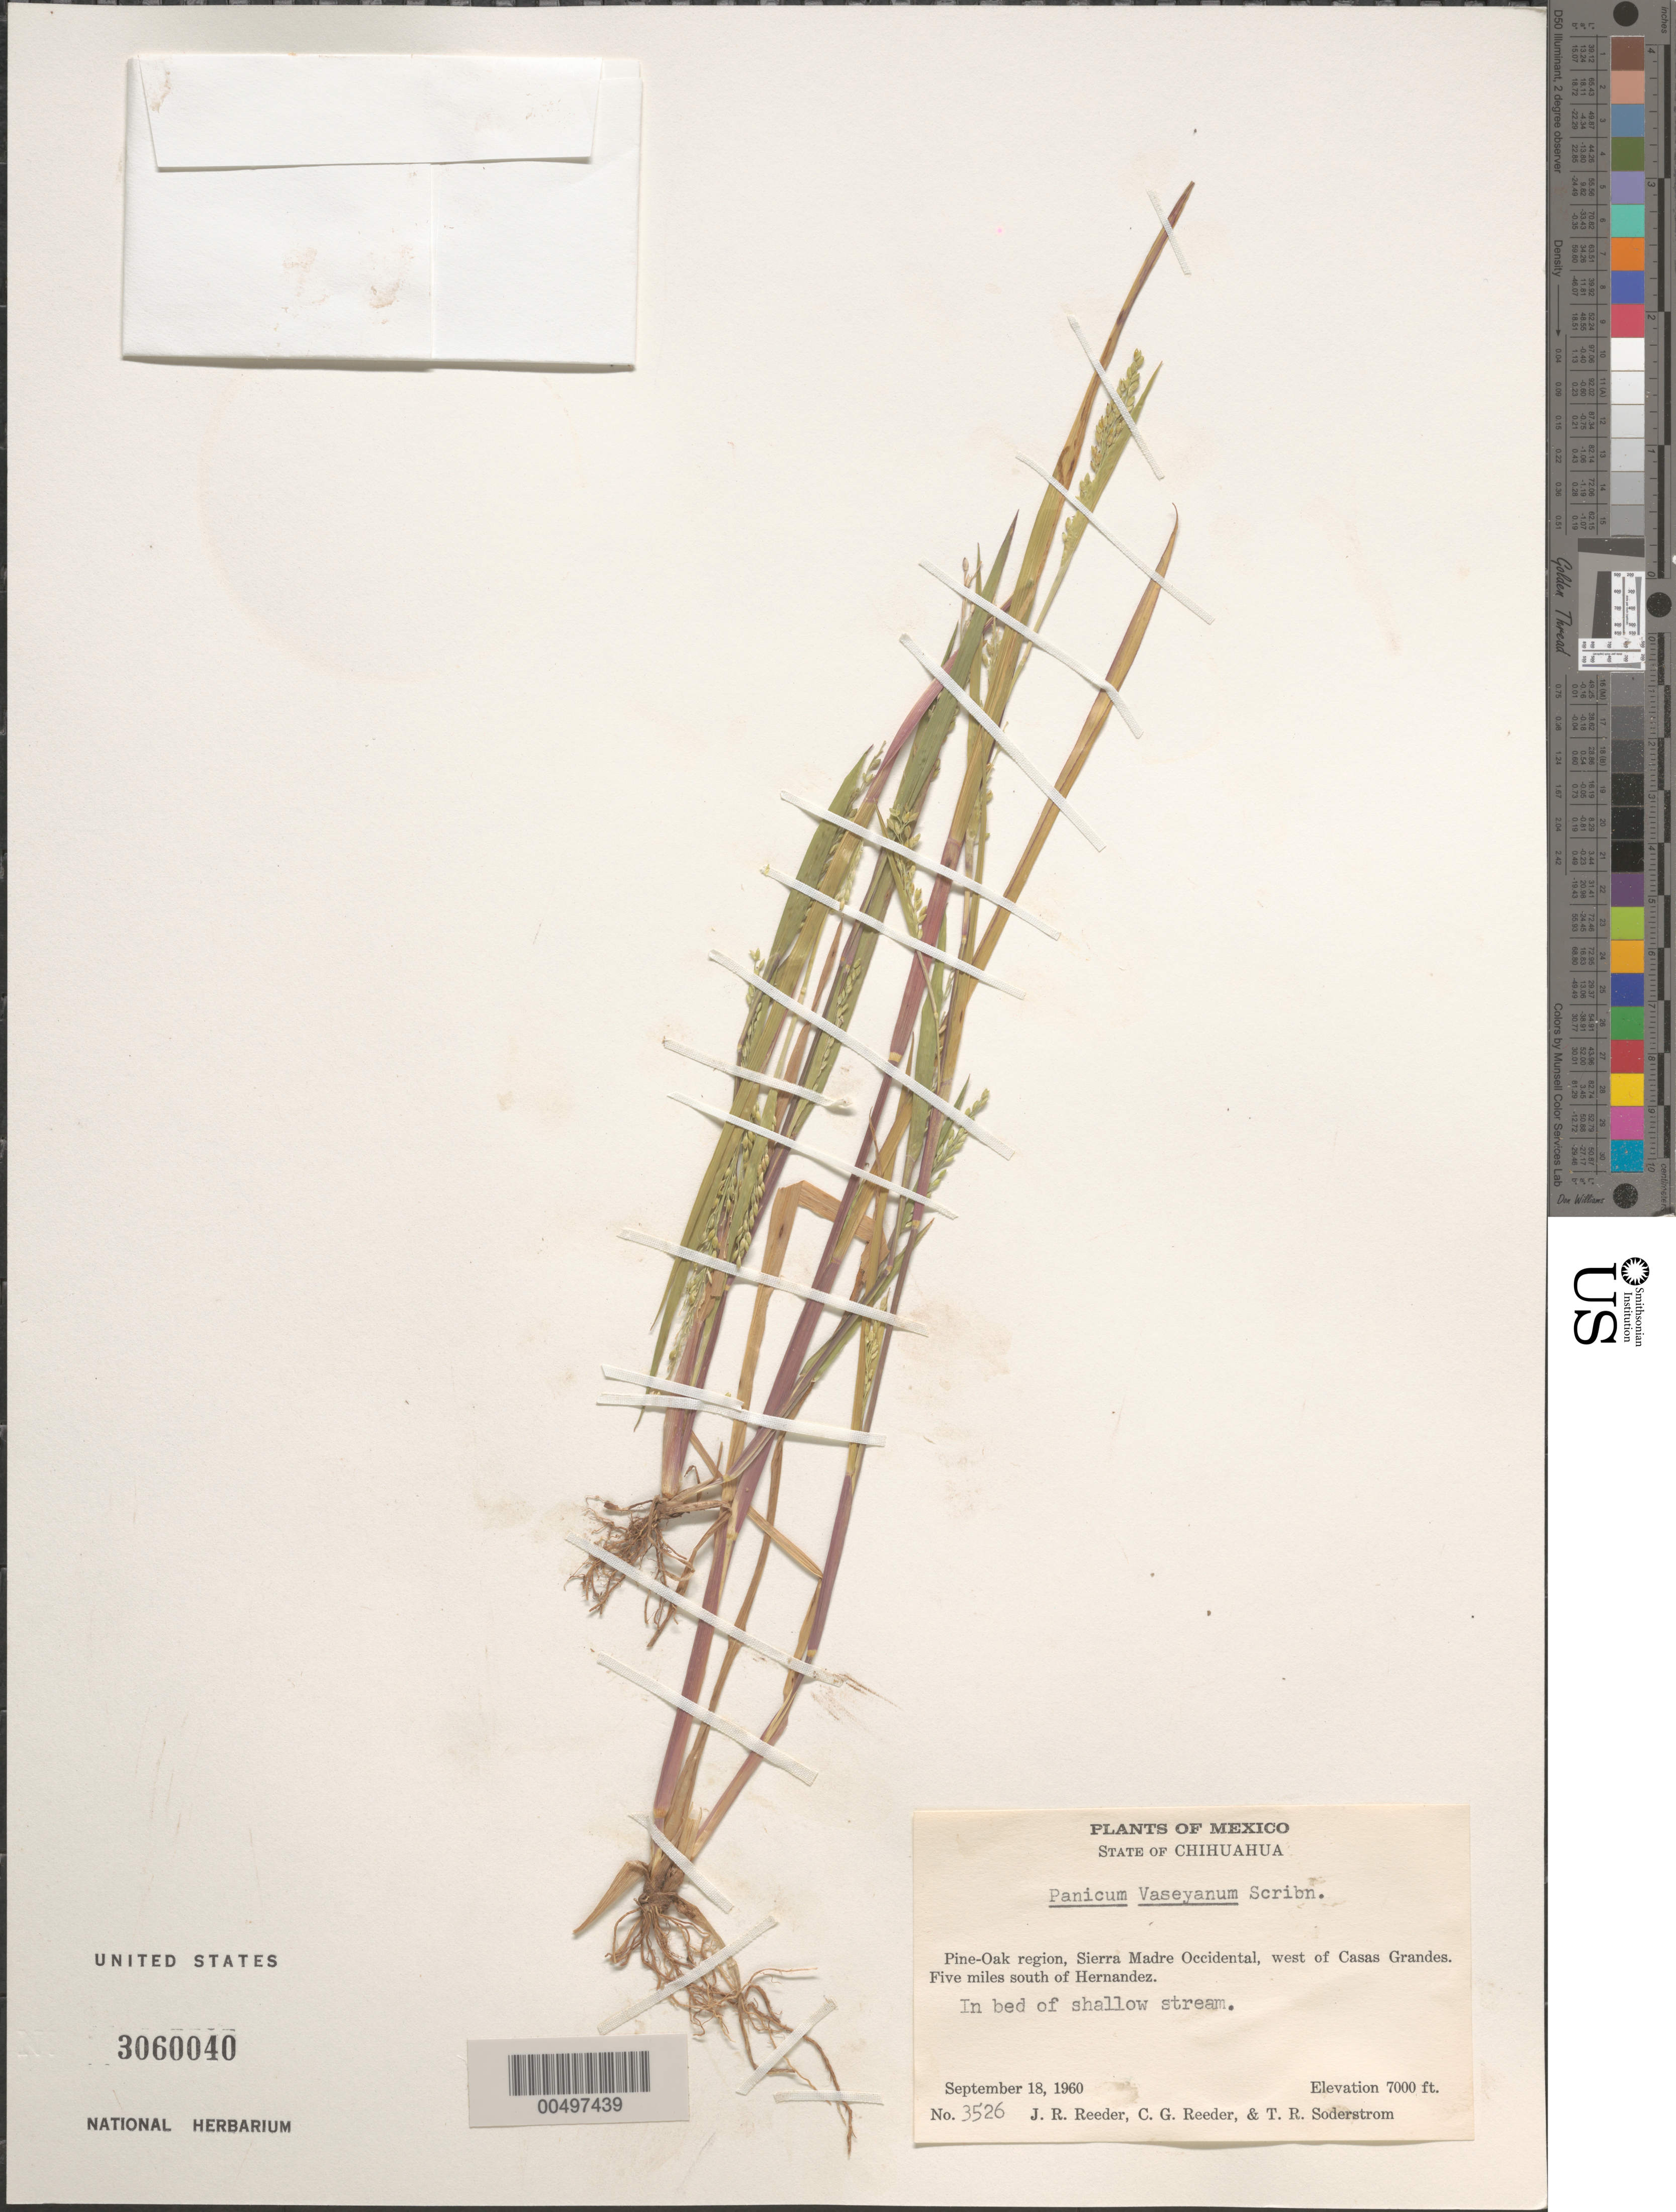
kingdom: Plantae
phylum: Tracheophyta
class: Liliopsida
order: Poales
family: Poaceae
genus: Panicum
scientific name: Panicum vaseyanum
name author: Scribn. ex W.J. Beal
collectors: J. R. Reeder, C. G. Reeder & T. R. Soderstrom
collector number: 3526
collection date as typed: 18 Sep 1960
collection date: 1960-09-18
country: Mexico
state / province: Chihuahua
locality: Sierra Madre Occidental, W of Casas Grandes, 5 mi S of Hernandez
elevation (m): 2134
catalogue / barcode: US 3060040